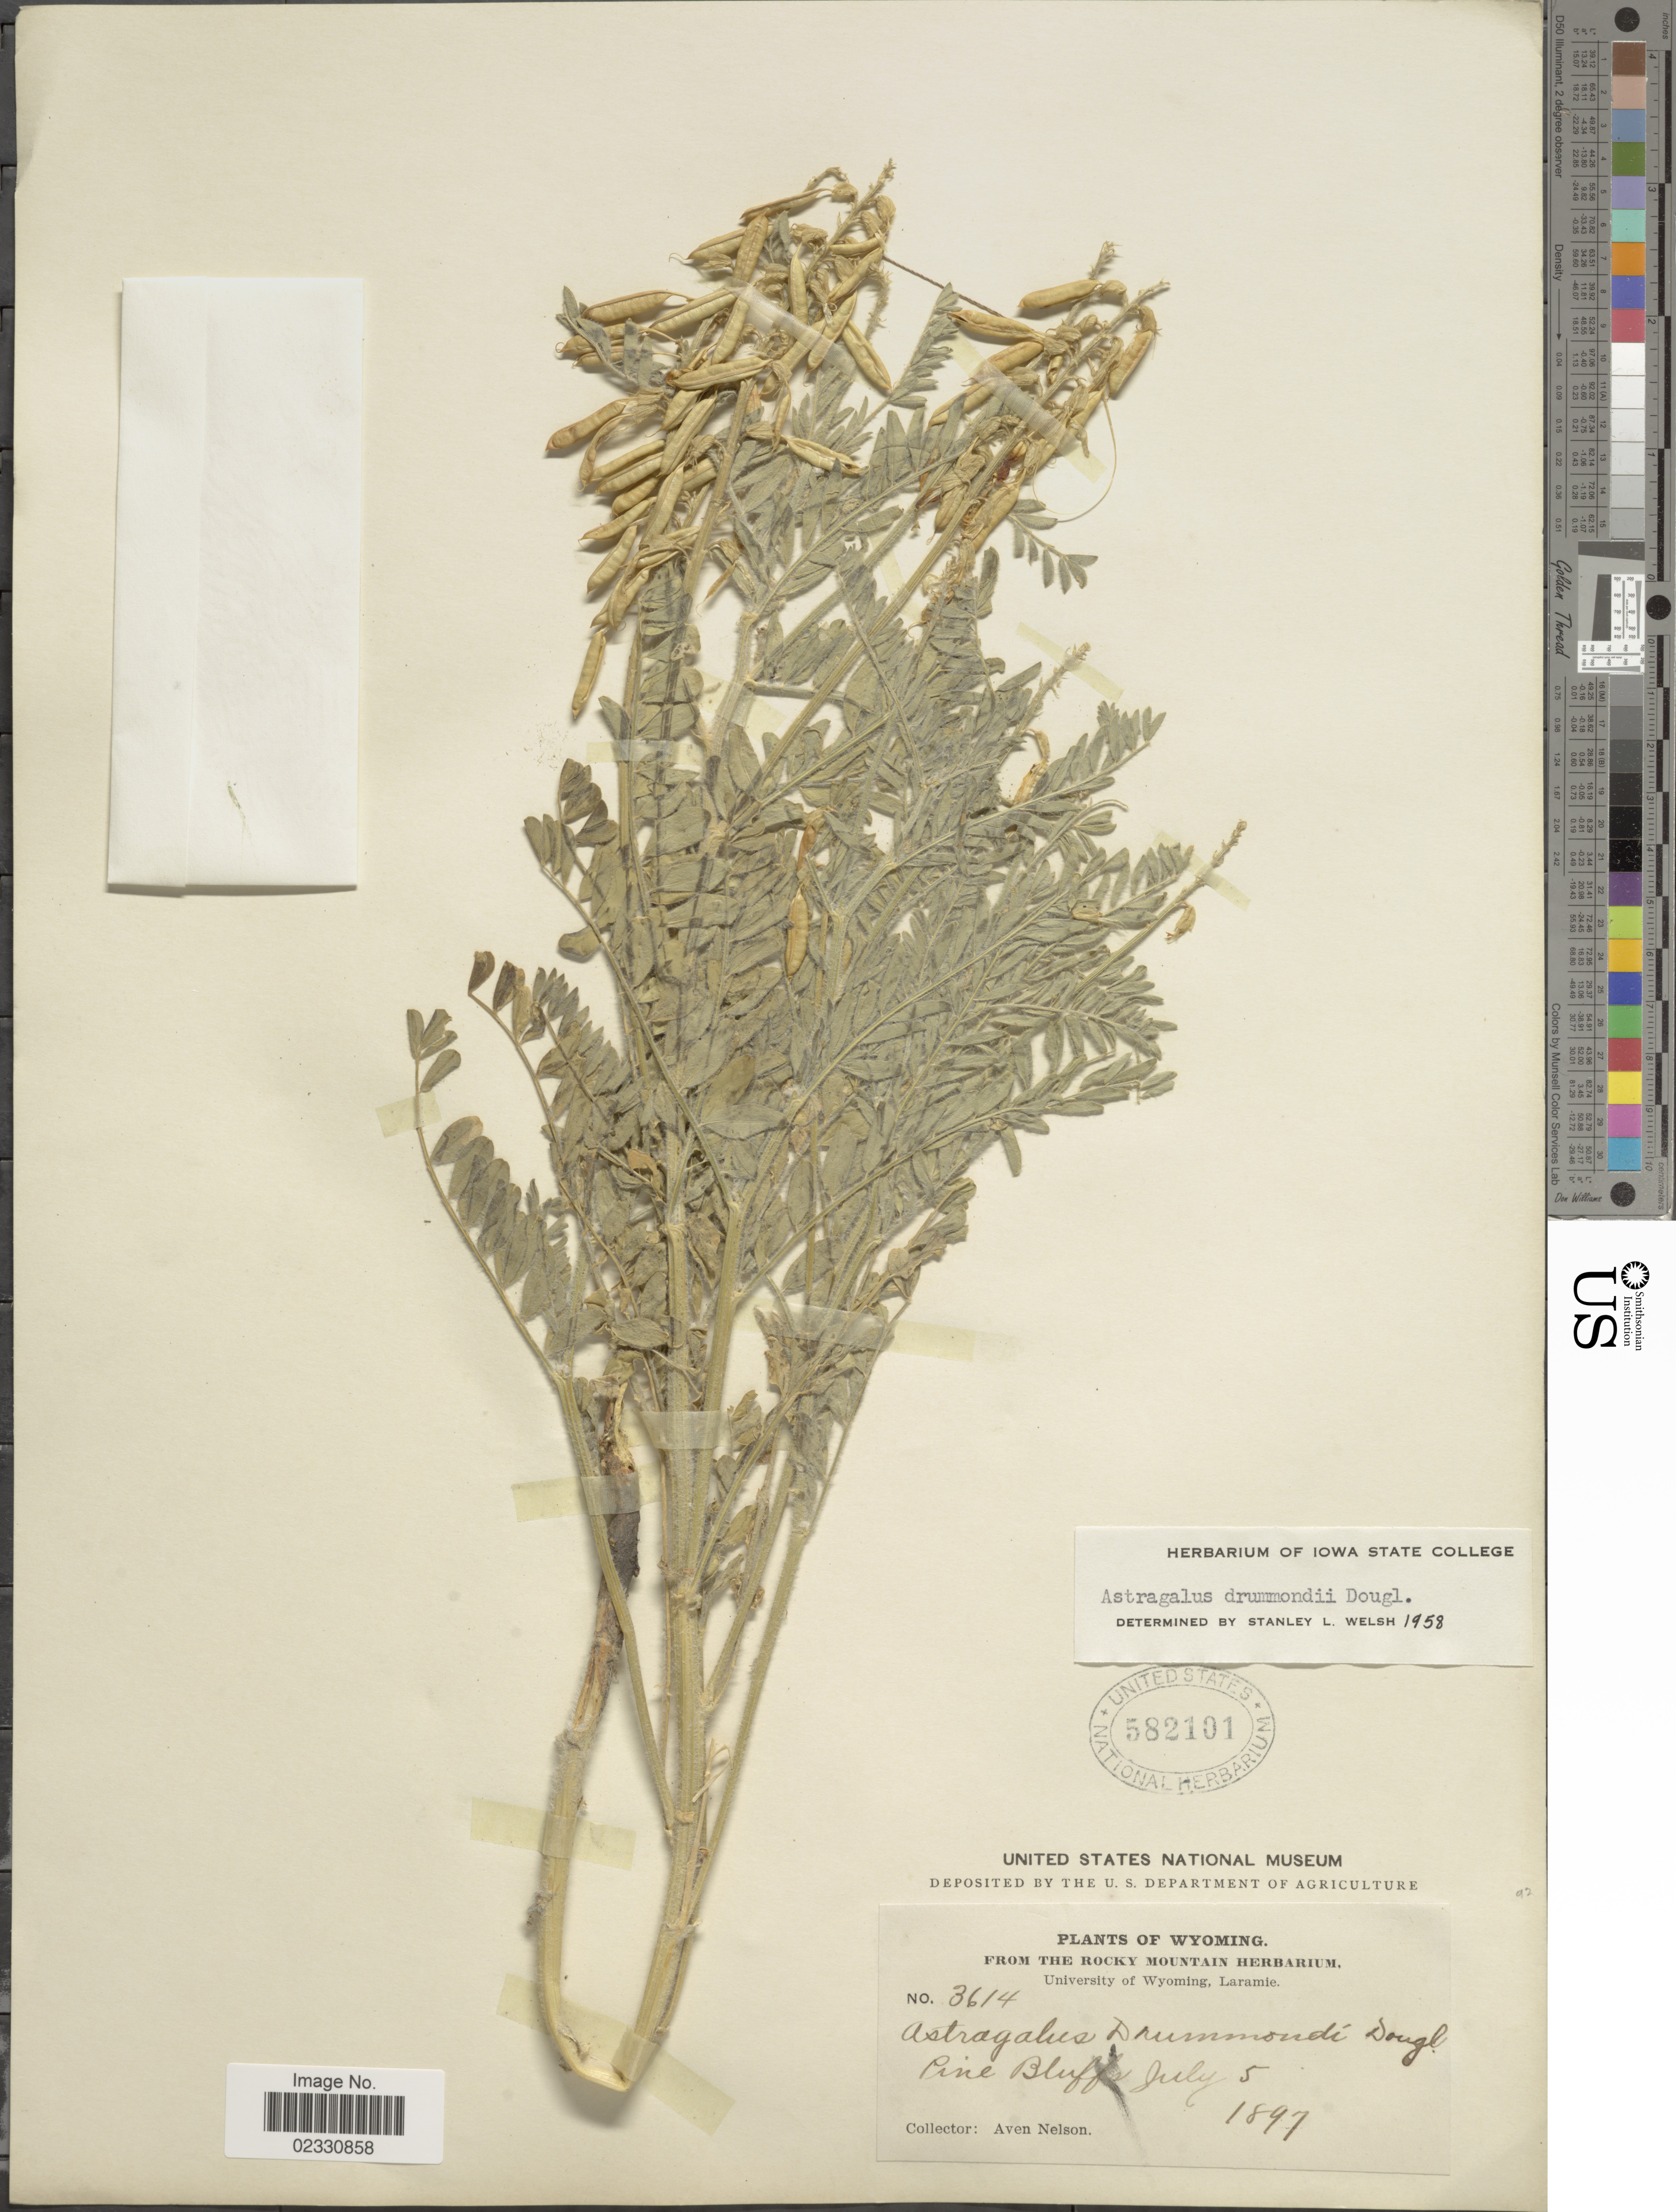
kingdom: Plantae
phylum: Tracheophyta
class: Magnoliopsida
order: Fabales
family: Fabaceae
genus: Astragalus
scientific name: Astragalus drummondii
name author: Hook.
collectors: A. Nelson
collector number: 3614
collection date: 1897-07-05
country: United States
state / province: Wyoming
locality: Pine bluffs.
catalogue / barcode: US 582101